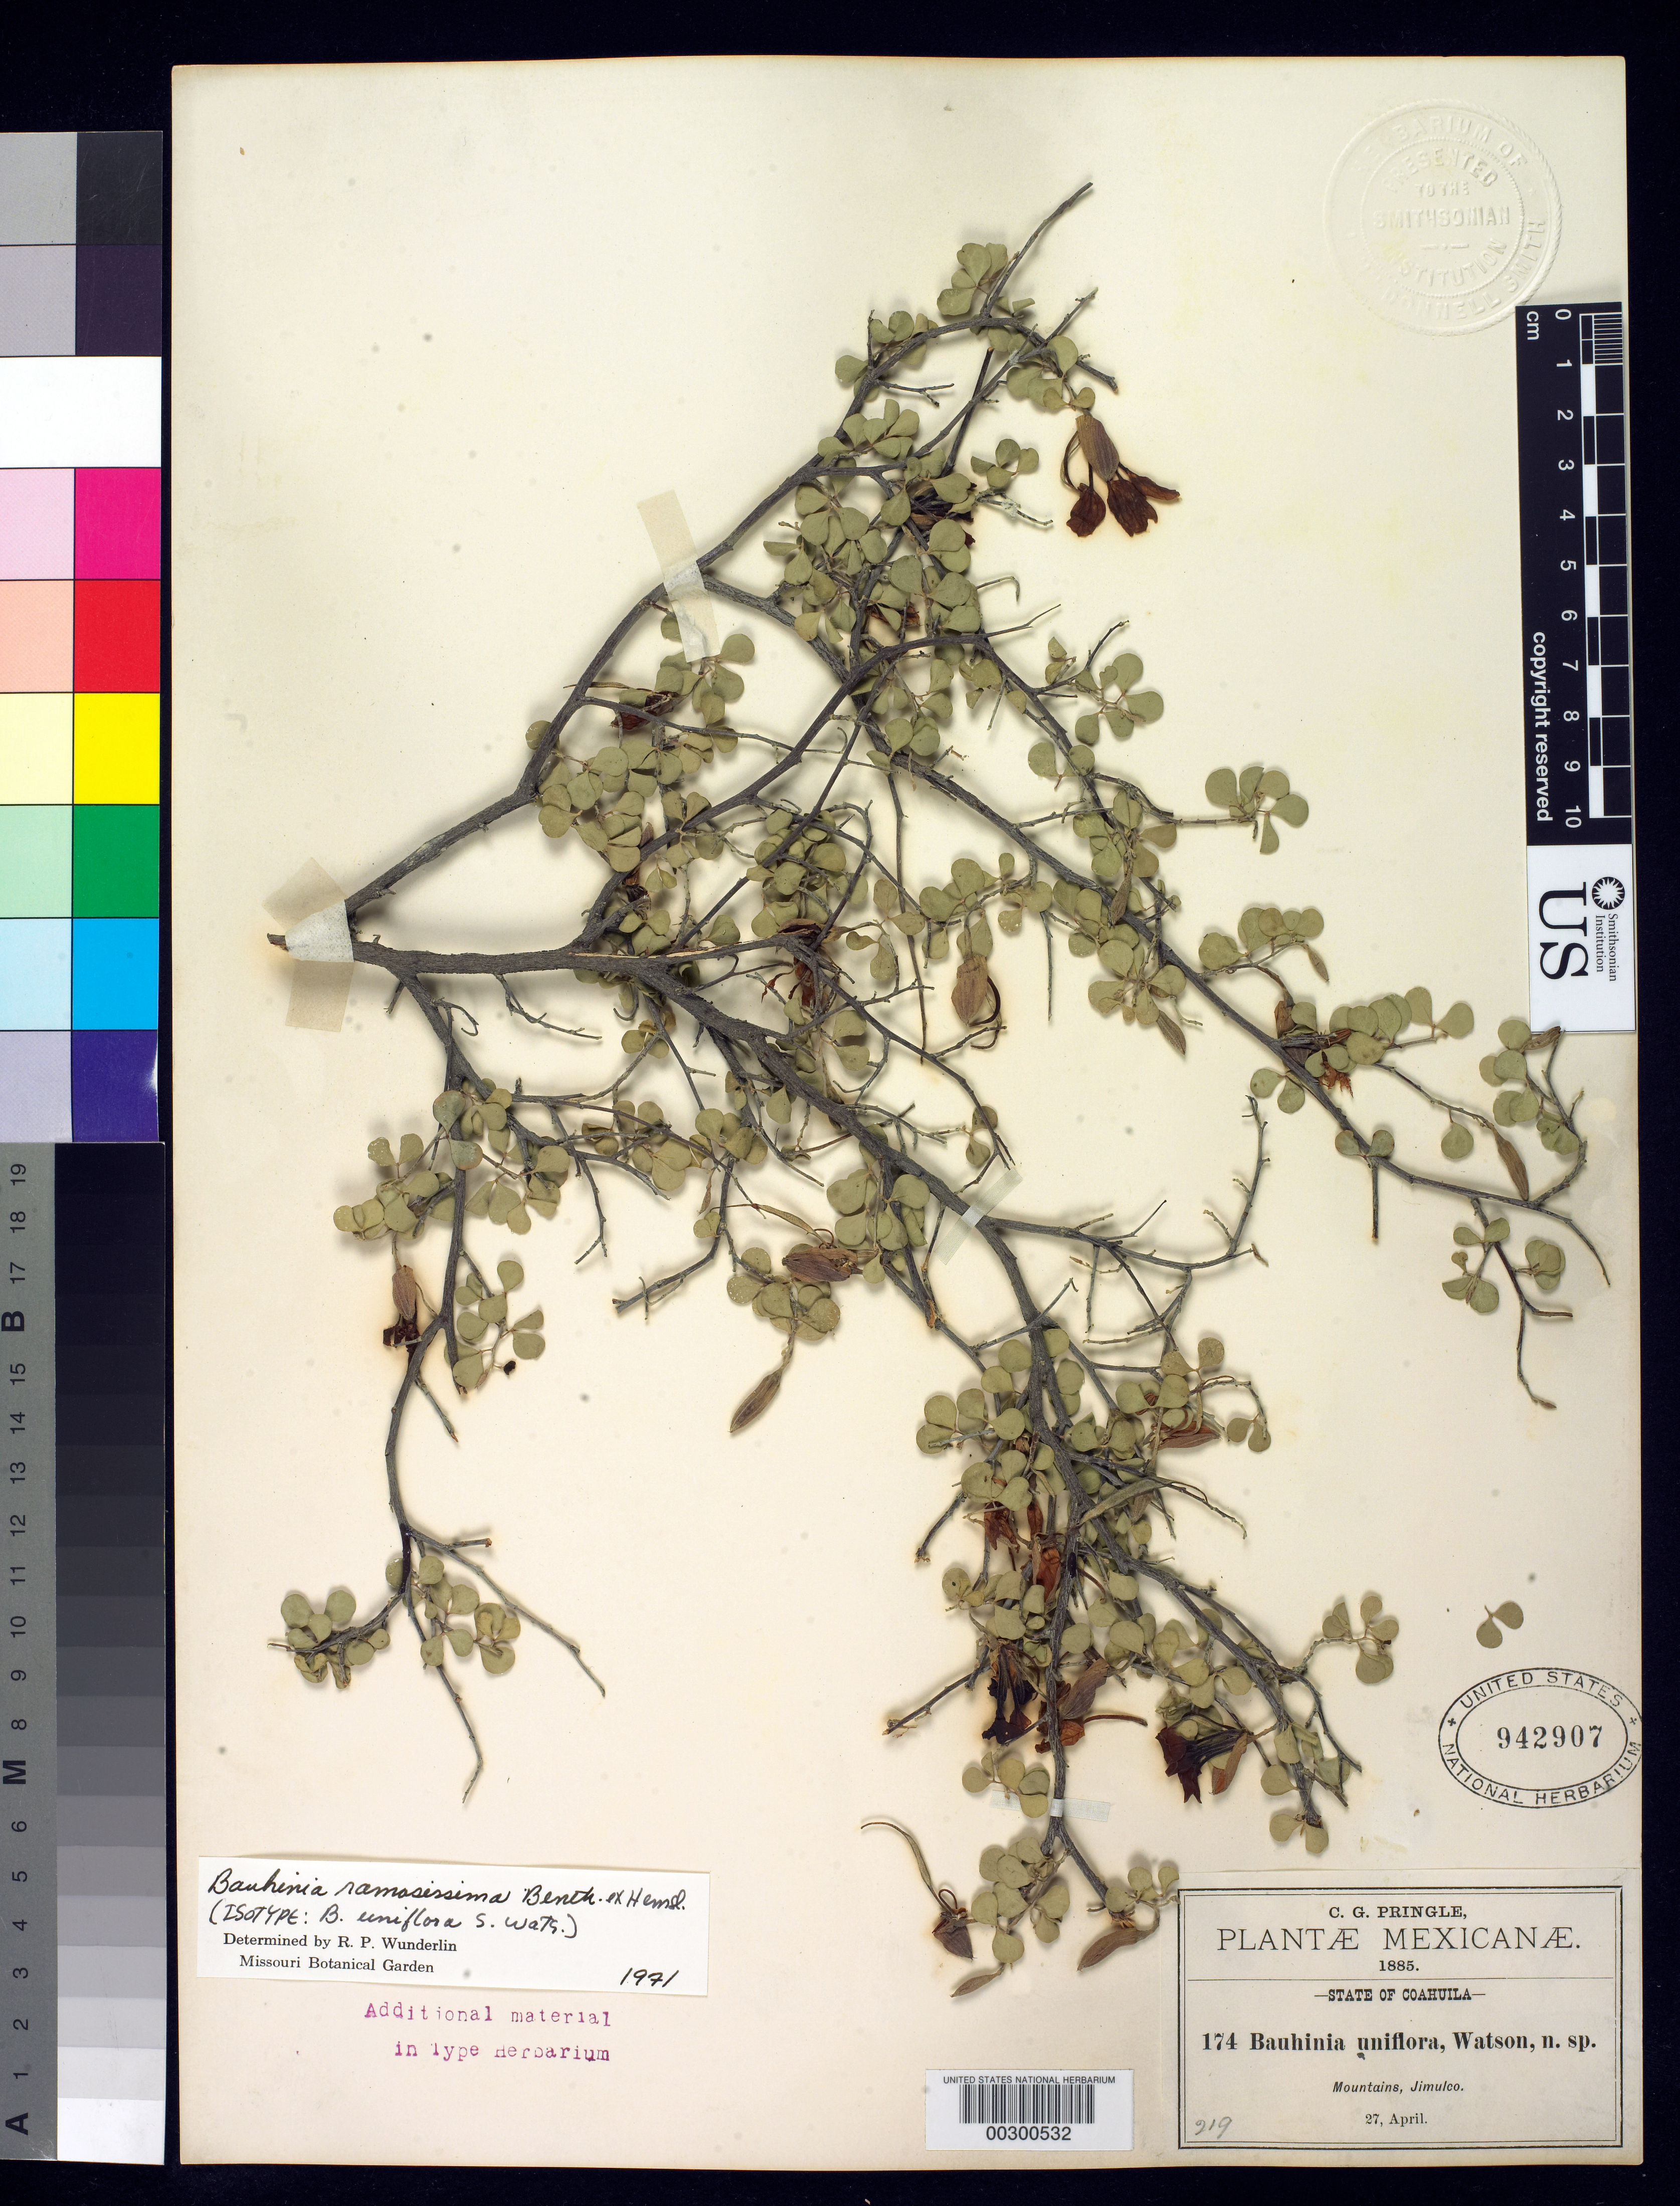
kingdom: Plantae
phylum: Tracheophyta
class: Magnoliopsida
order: Fabales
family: Fabaceae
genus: Bauhinia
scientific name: Bauhinia uniflora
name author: S. Watson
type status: Isotype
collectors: C. G. Pringle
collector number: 174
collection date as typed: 27 Apr 1885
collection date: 1885-04-27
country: Mexico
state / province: Coahuila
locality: Mountains, Jimulco.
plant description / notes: Specimen ex John Donnell Smith herbarium.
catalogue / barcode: US 942907